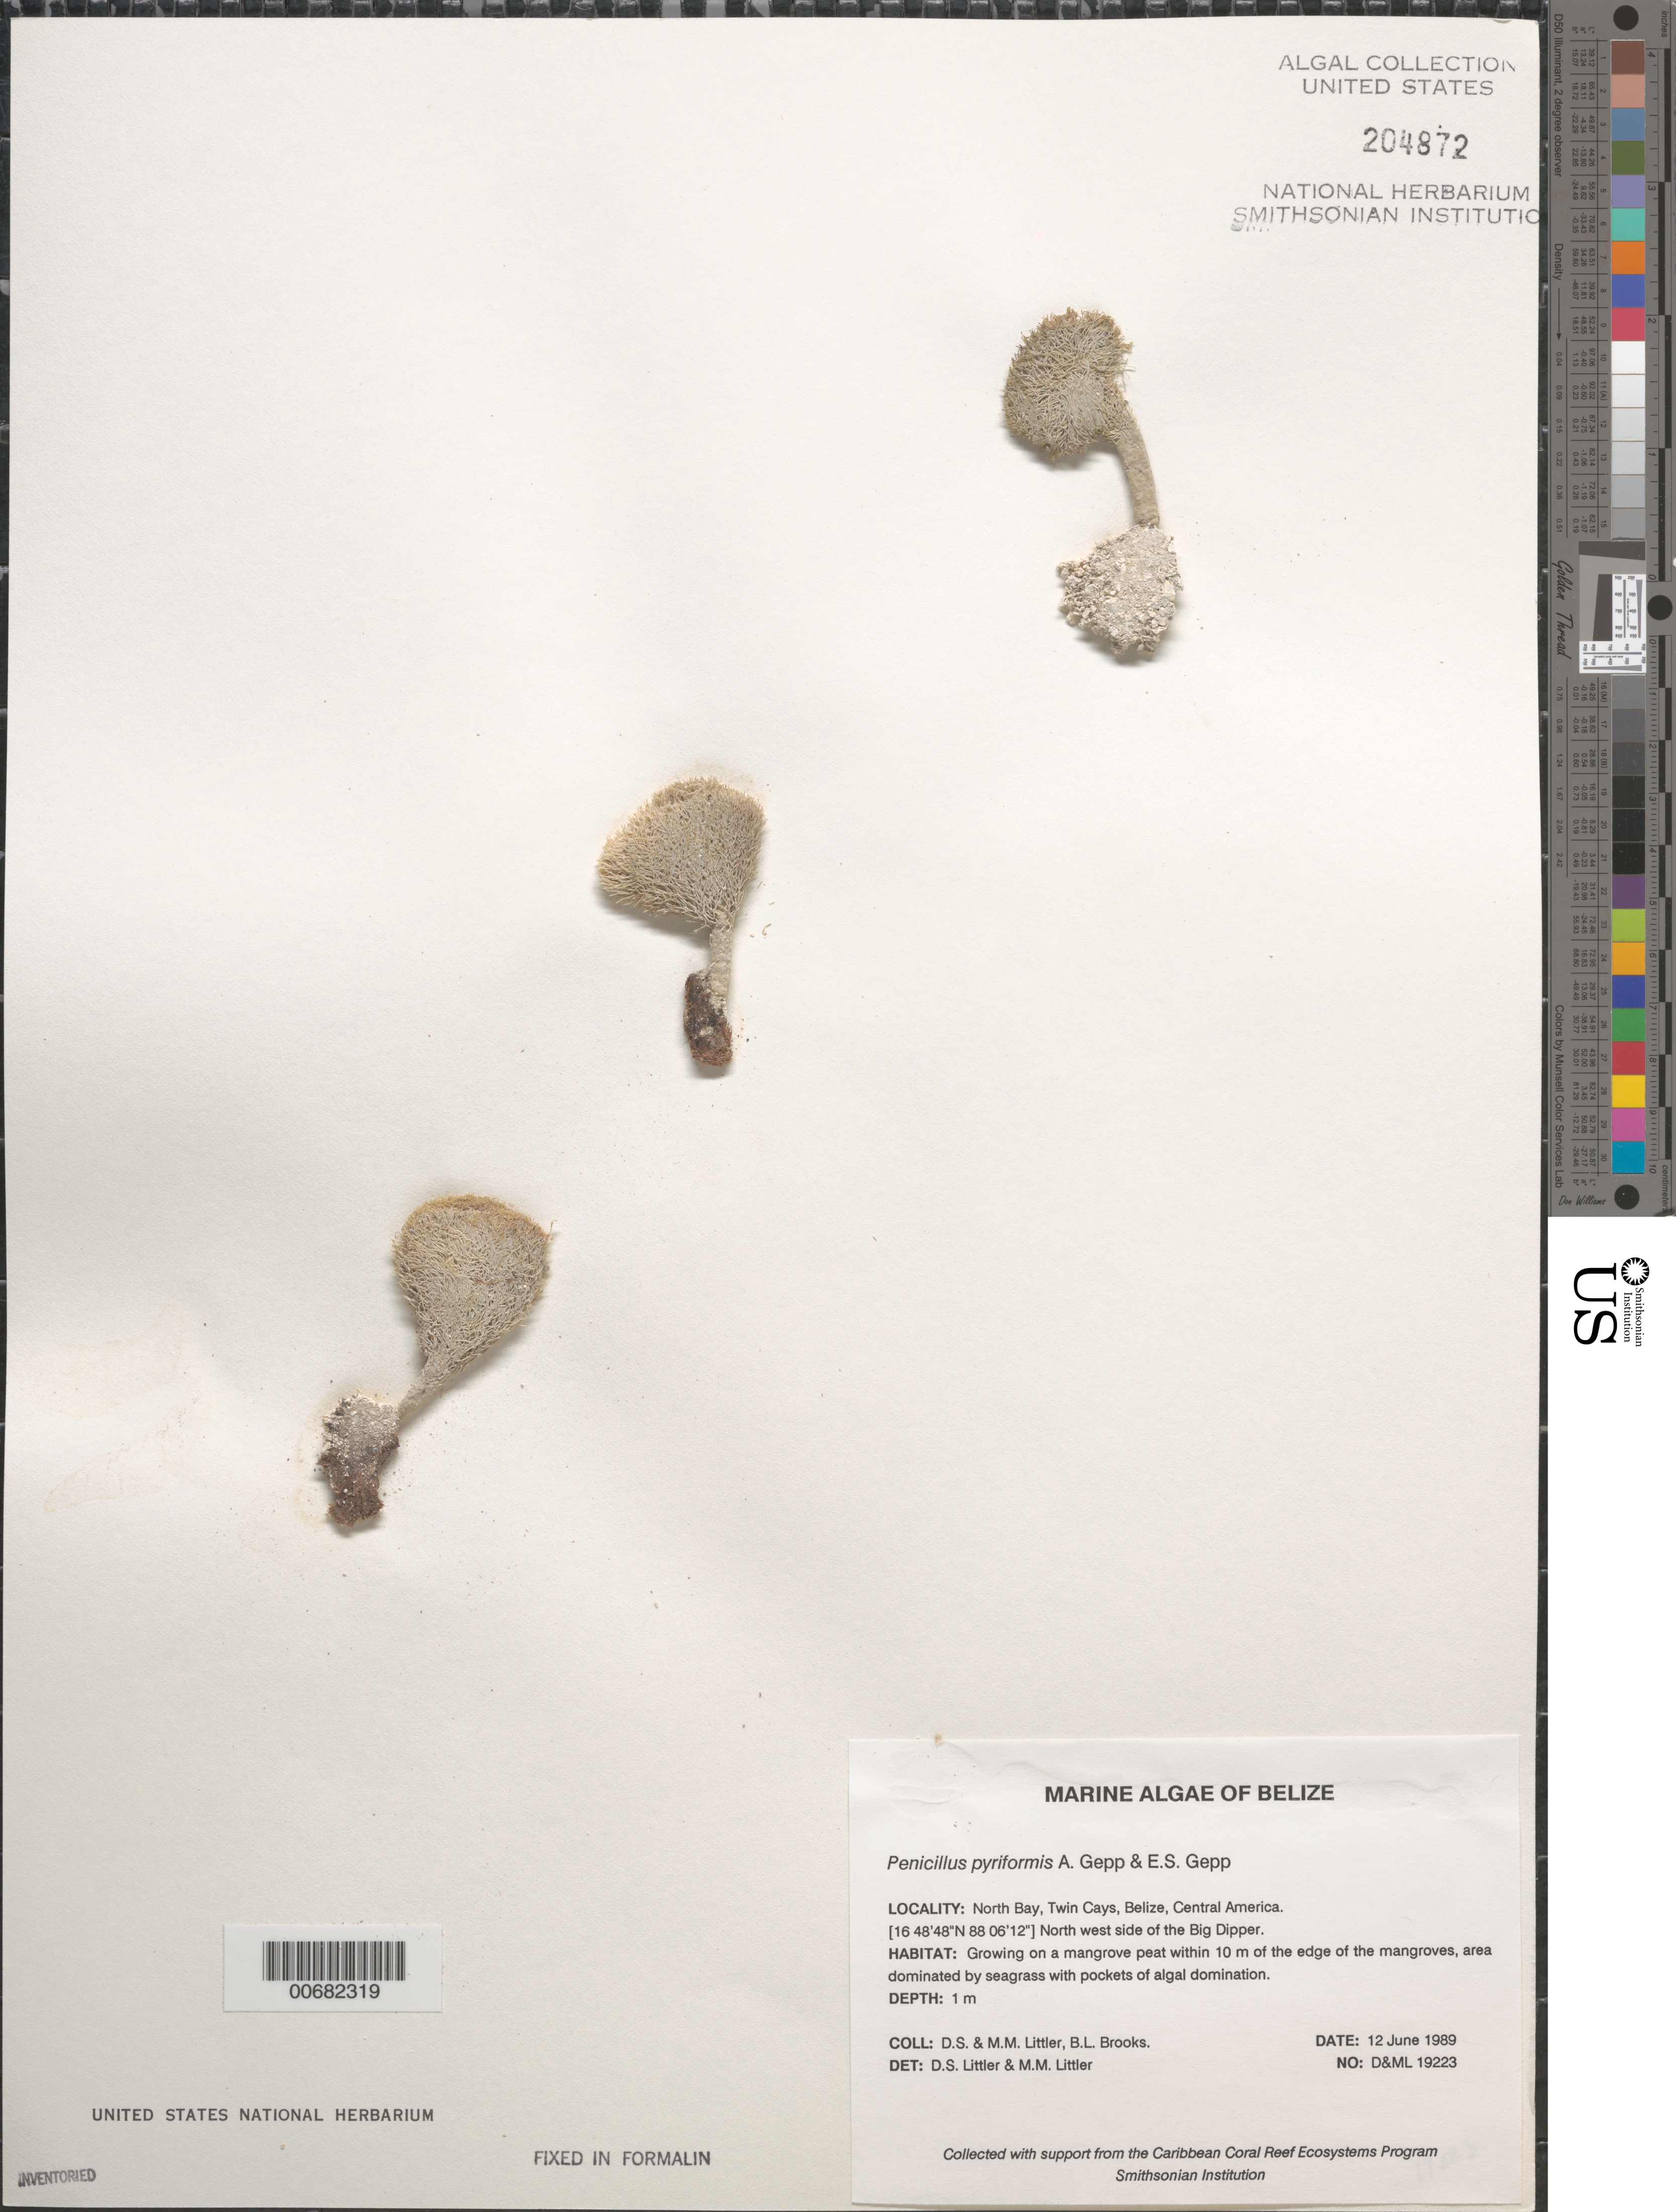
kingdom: Plantae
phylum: Chlorophyta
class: Ulvophyceae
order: Bryopsidales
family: Udoteaceae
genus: Penicillus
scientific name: Penicillus pyriformis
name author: A. Gepp & E. Gepp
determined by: Littler, D. S.; Littler, M. M.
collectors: D. S. Littler, M. M. Littler & B. Brooks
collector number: D&ML 19223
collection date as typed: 12 Jun 1989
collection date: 1989-06-12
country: Belize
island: Twin Cays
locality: North Bay, Big Dipper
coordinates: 16 48' 48" N, 88 06' 12" W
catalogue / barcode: US 204872